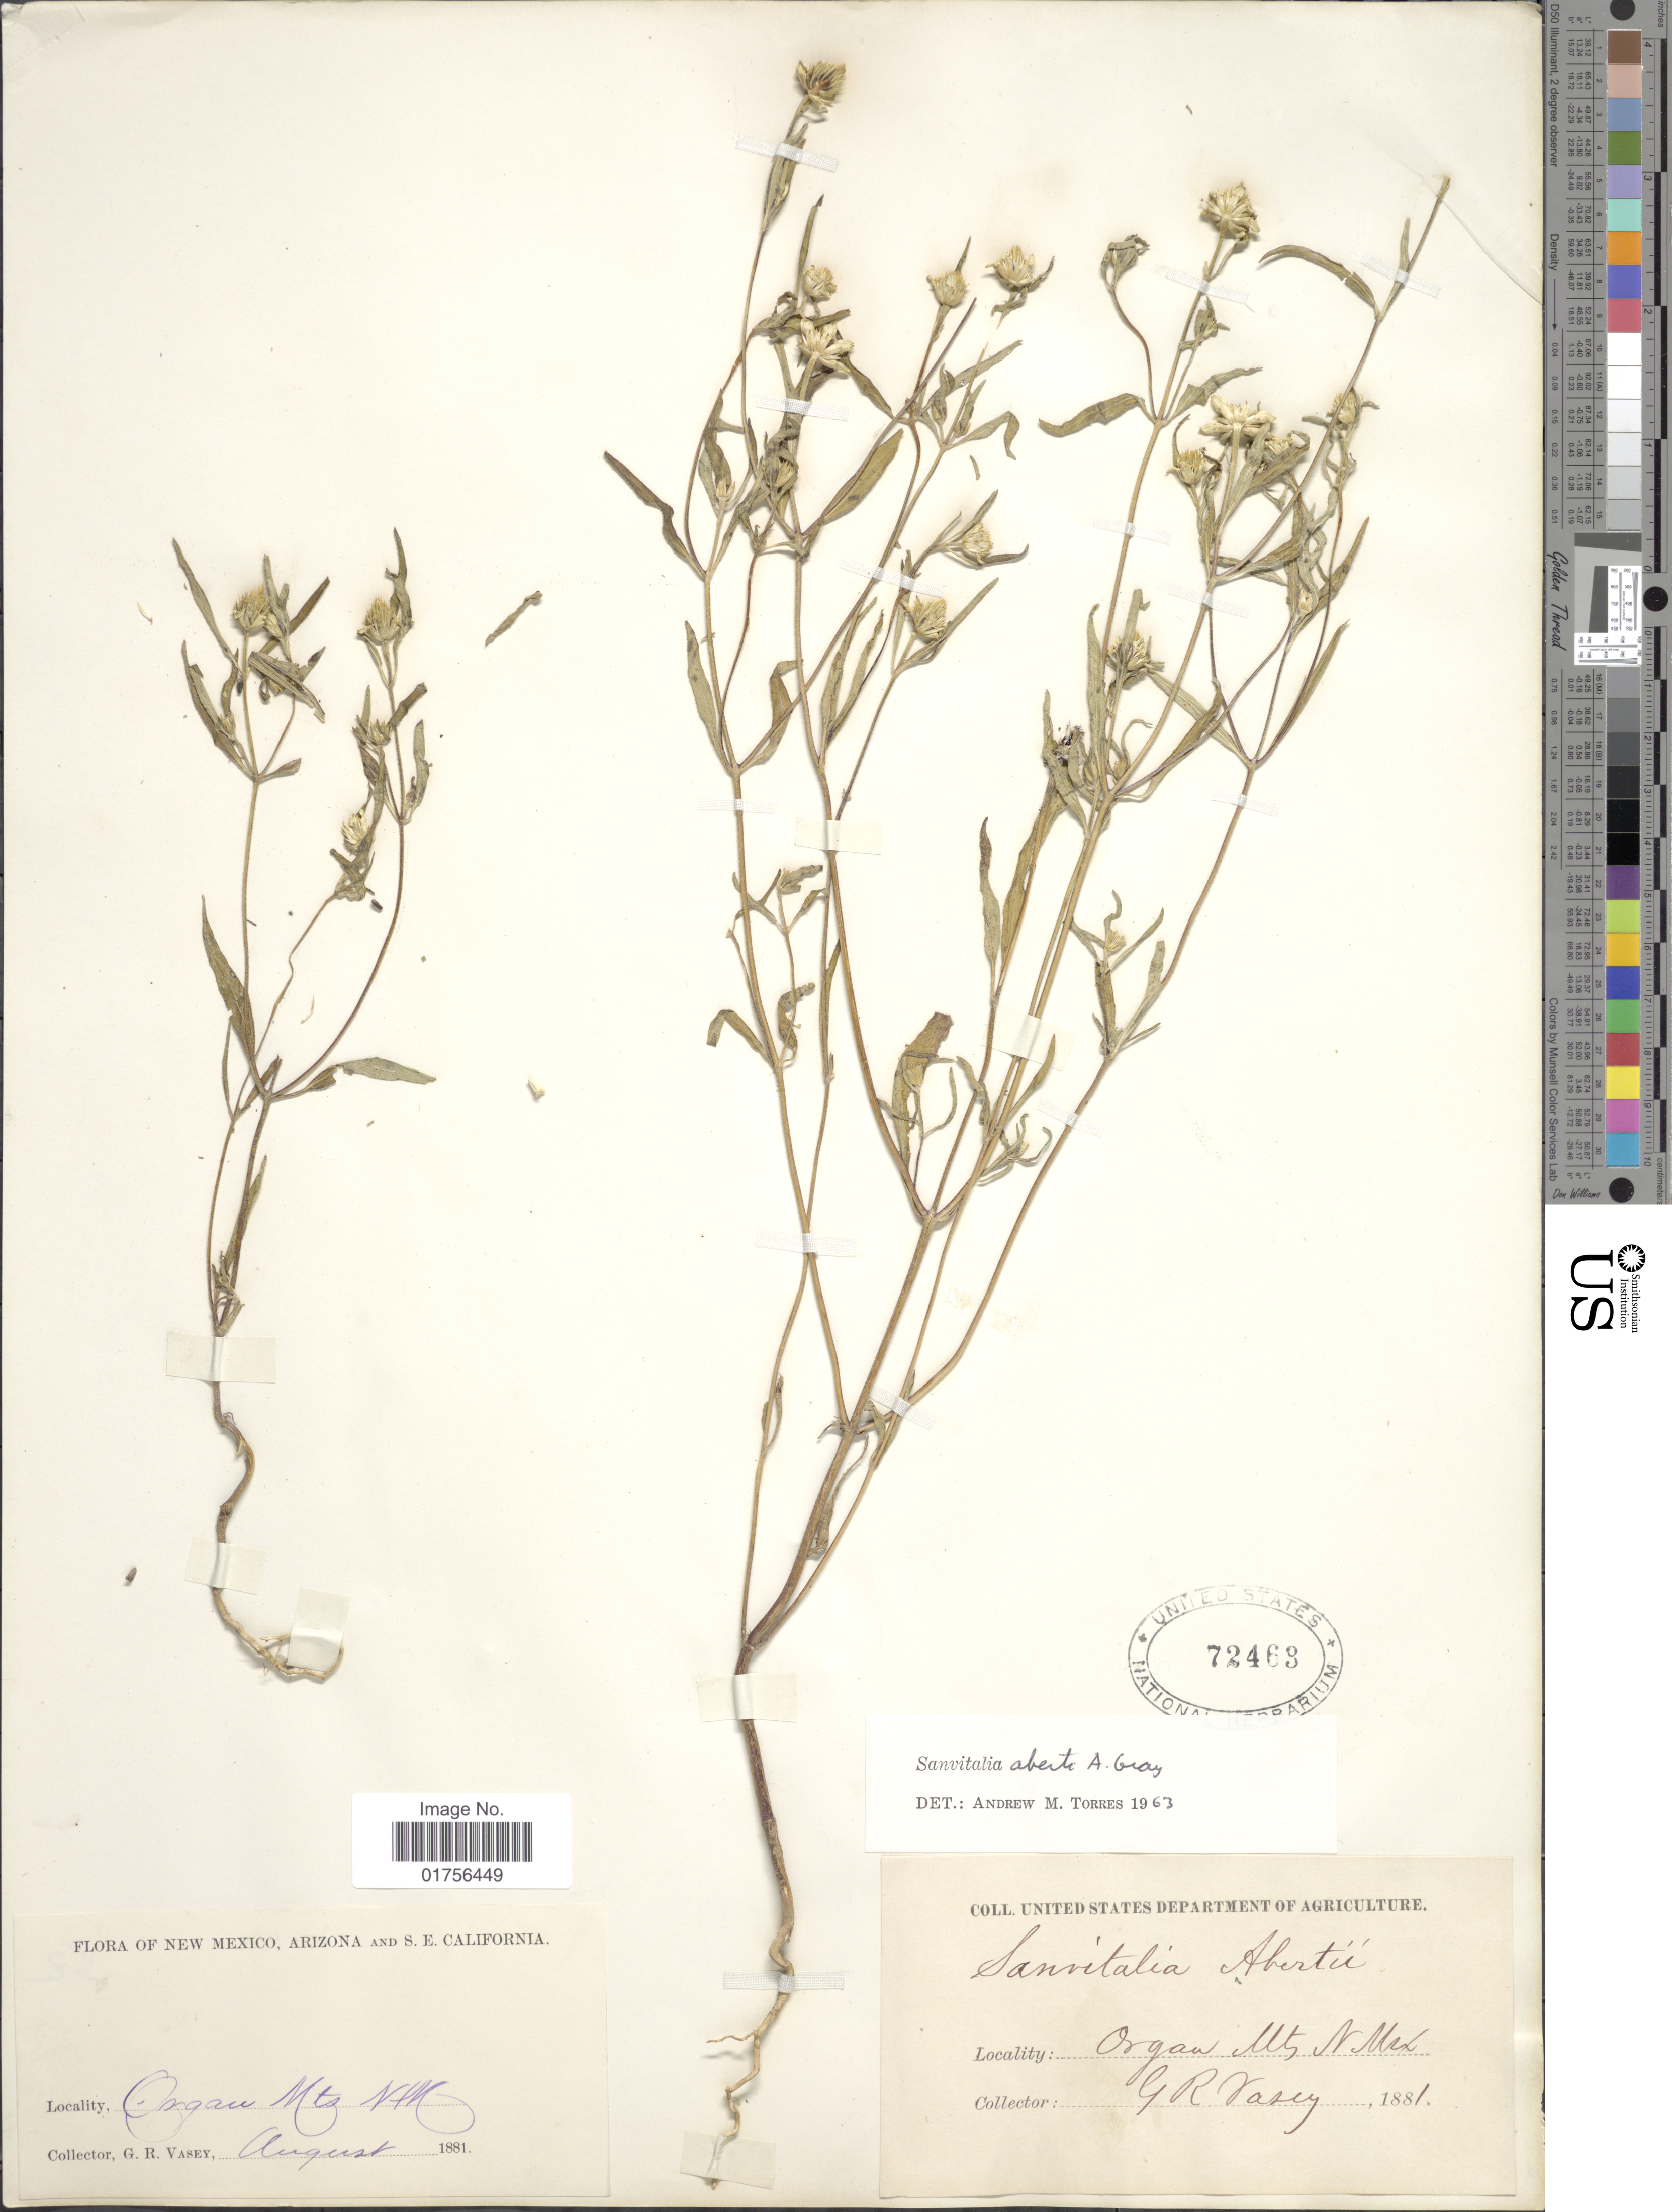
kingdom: Plantae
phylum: Tracheophyta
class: Magnoliopsida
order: Asterales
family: Asteraceae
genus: Sanvitalia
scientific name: Sanvitalia aberti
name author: A. Gray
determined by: Skibicki, Samuel V.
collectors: G. R. Vasey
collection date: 1881-08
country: United States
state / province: New Mexico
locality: Oragn Mts., N. M.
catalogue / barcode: US 72463